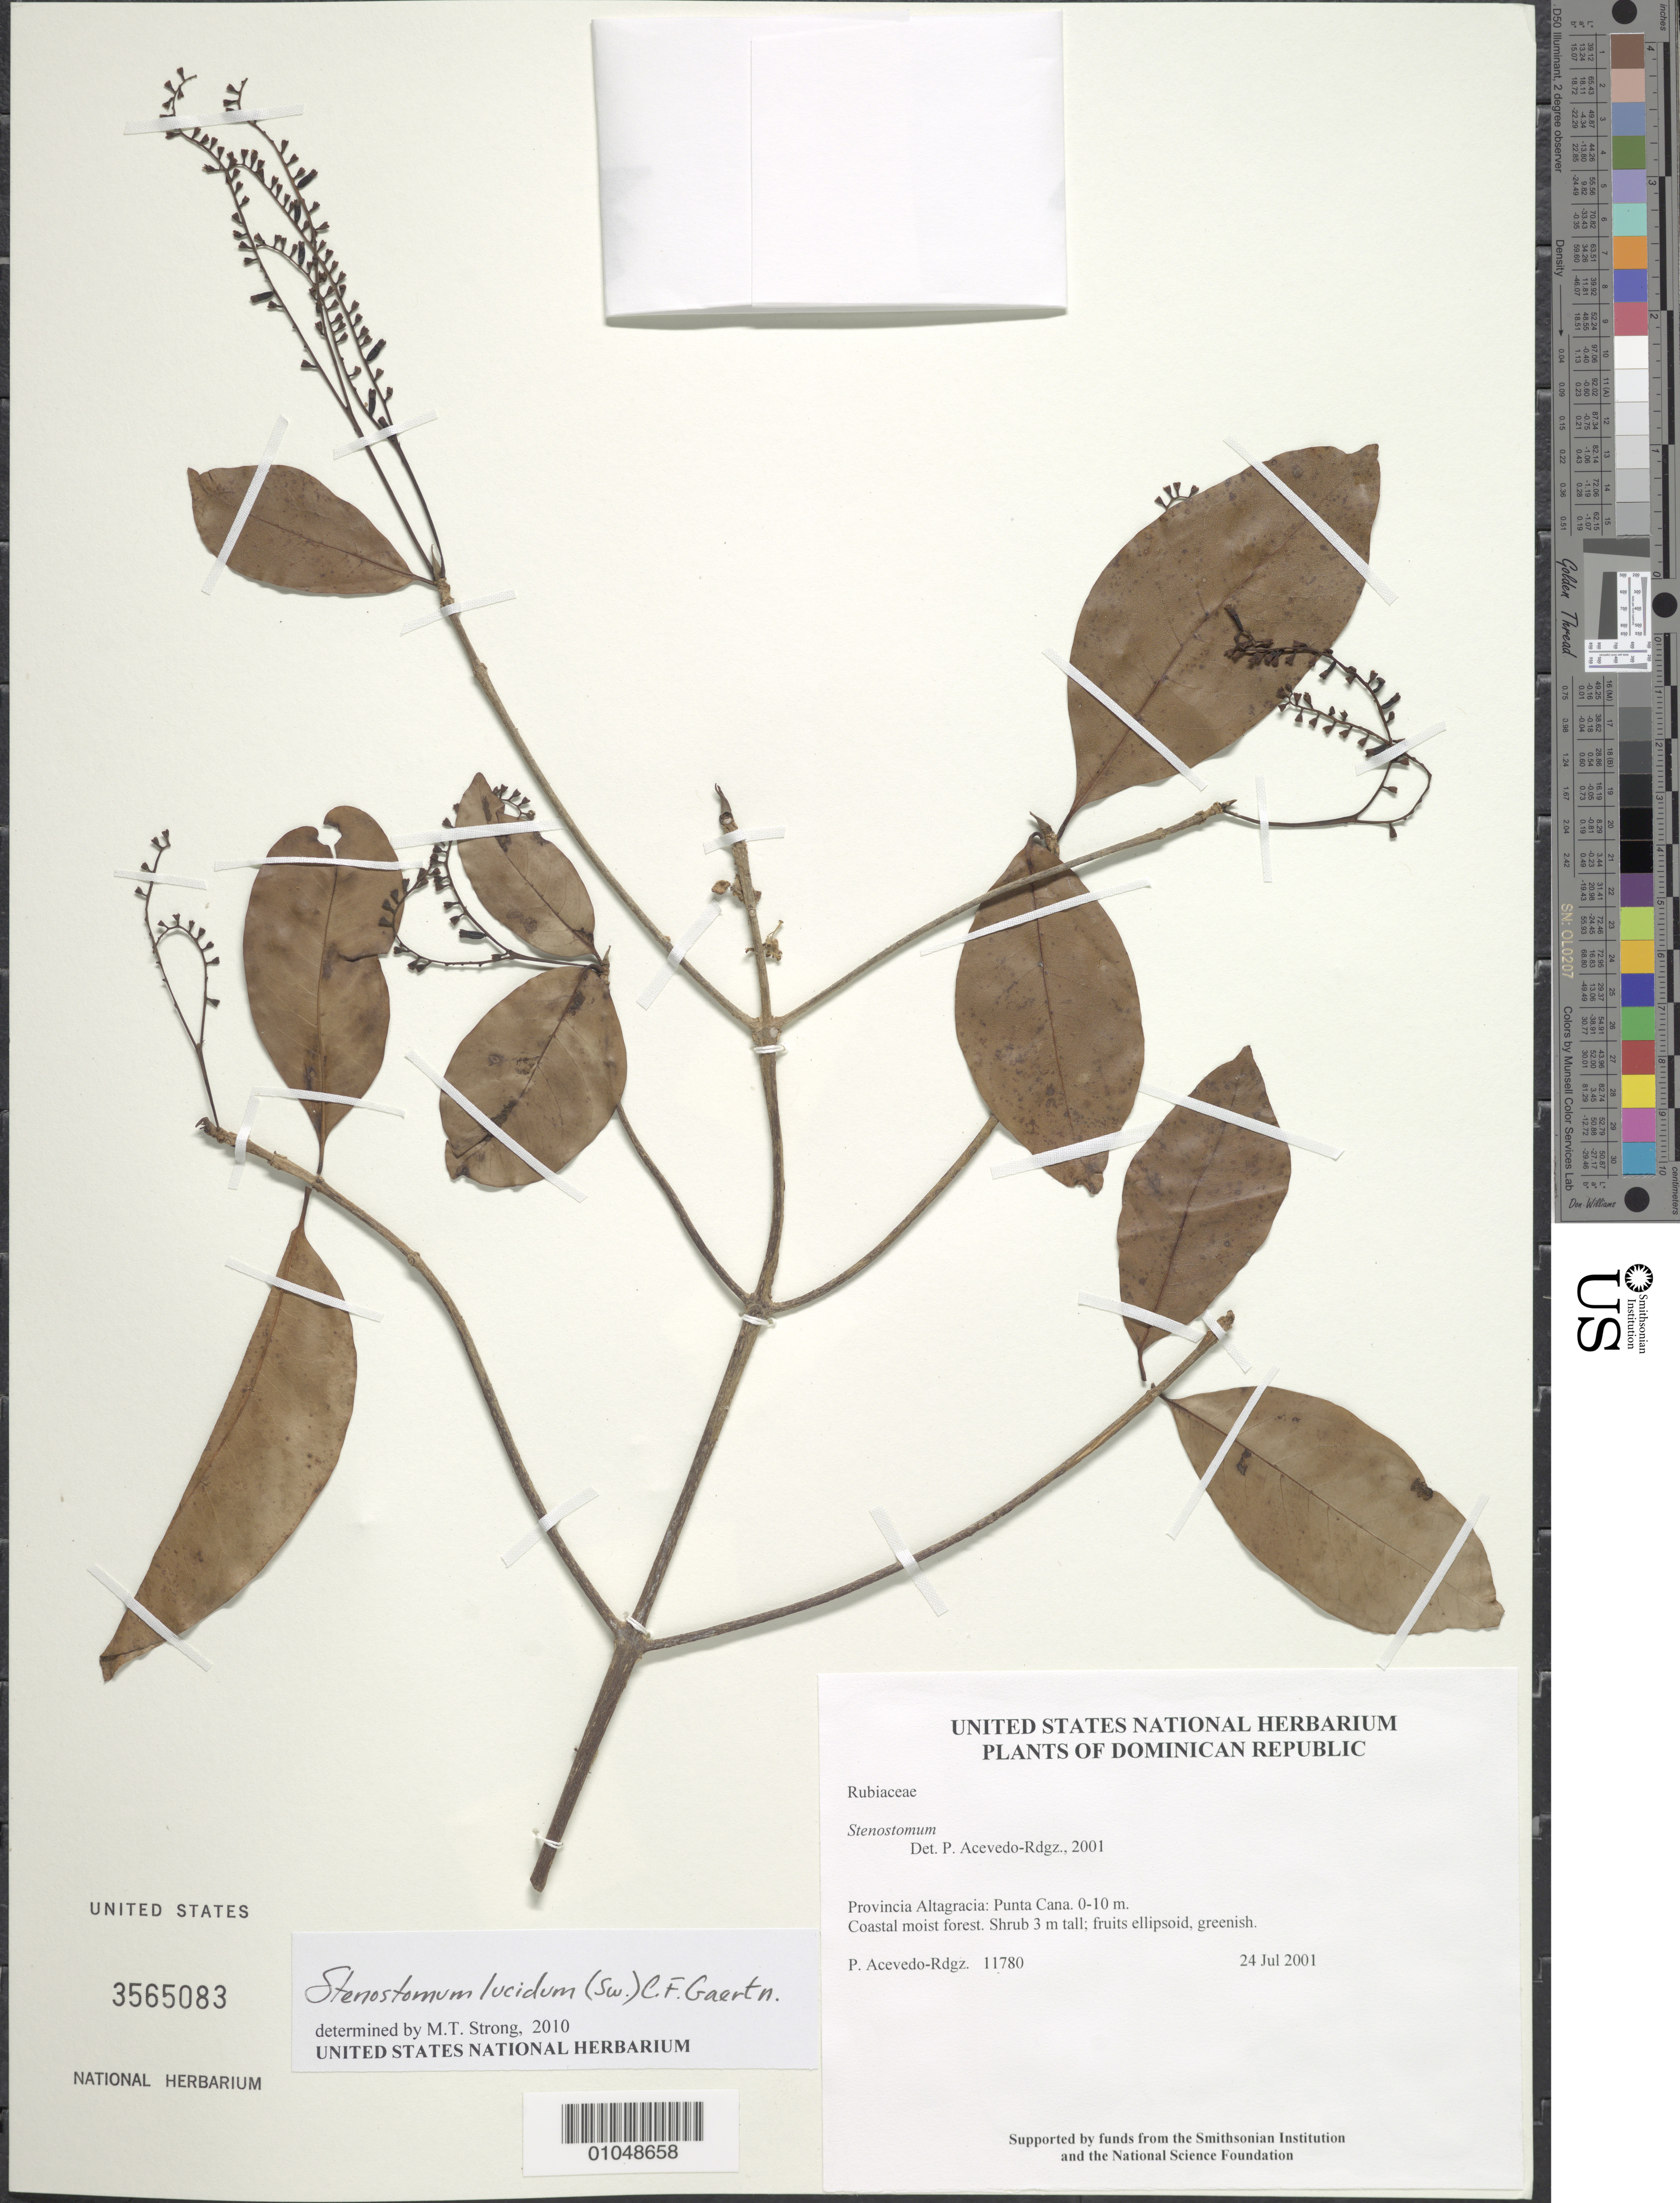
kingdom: Plantae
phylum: Tracheophyta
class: Magnoliopsida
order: Gentianales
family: Rubiaceae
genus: Stenostomum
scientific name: Stenostomum lucidum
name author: (Sw.) C.F. Gaertn.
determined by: Strong, M. T., (US), Smithsonian Institution - National Museum of Natural History (UNITED STATES)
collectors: P. Acevedo-Rodr.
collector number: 11780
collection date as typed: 24 Jul 2001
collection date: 2001-07-24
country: Dominican Republic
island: Hispaniola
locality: Provincia Altagracia: Punta Cana.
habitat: Coastal moist forest.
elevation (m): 0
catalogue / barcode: US 3565083